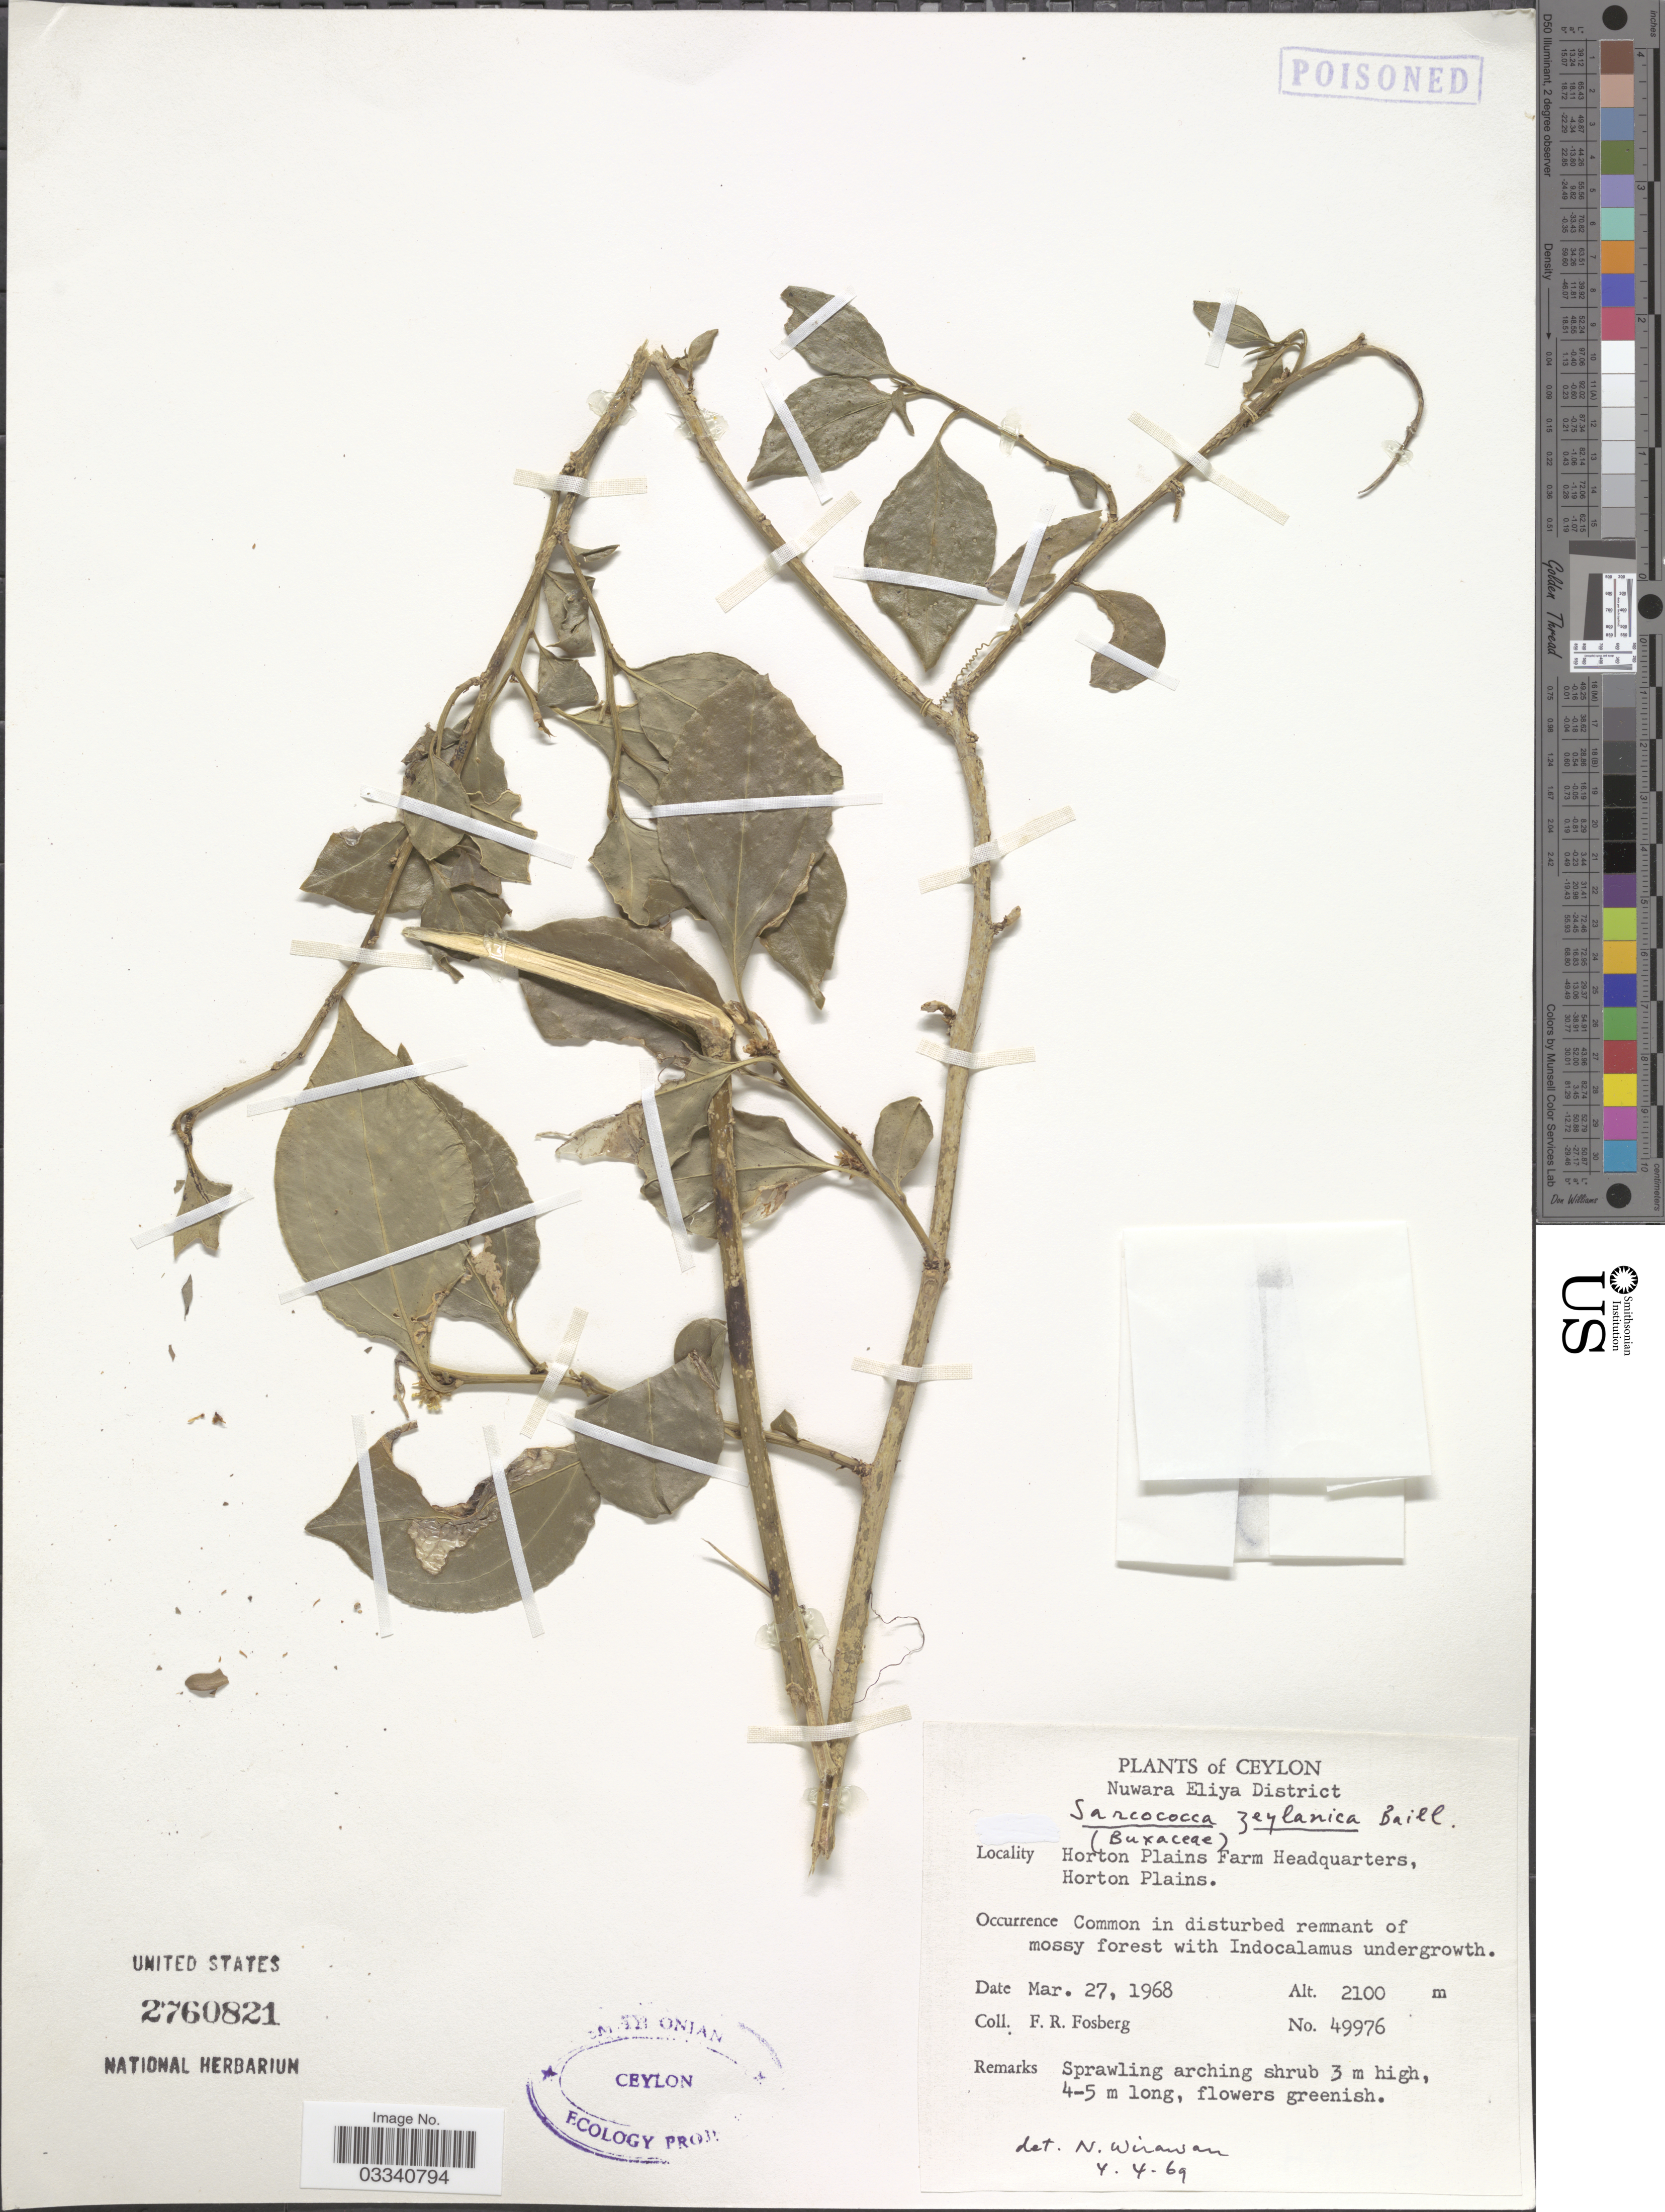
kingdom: Plantae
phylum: Tracheophyta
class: Magnoliopsida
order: Buxales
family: Buxaceae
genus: Sarcococca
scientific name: Sarcococca zeylanica var. zeylanica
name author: Baill.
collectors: F. R. Fosberg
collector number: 49976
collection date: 1968-03-27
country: Sri Lanka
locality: Ceylon. Nuwara Eliya District. Horton Plains Farm Headquarters, Horton Plains.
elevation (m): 2100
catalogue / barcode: US 2760821